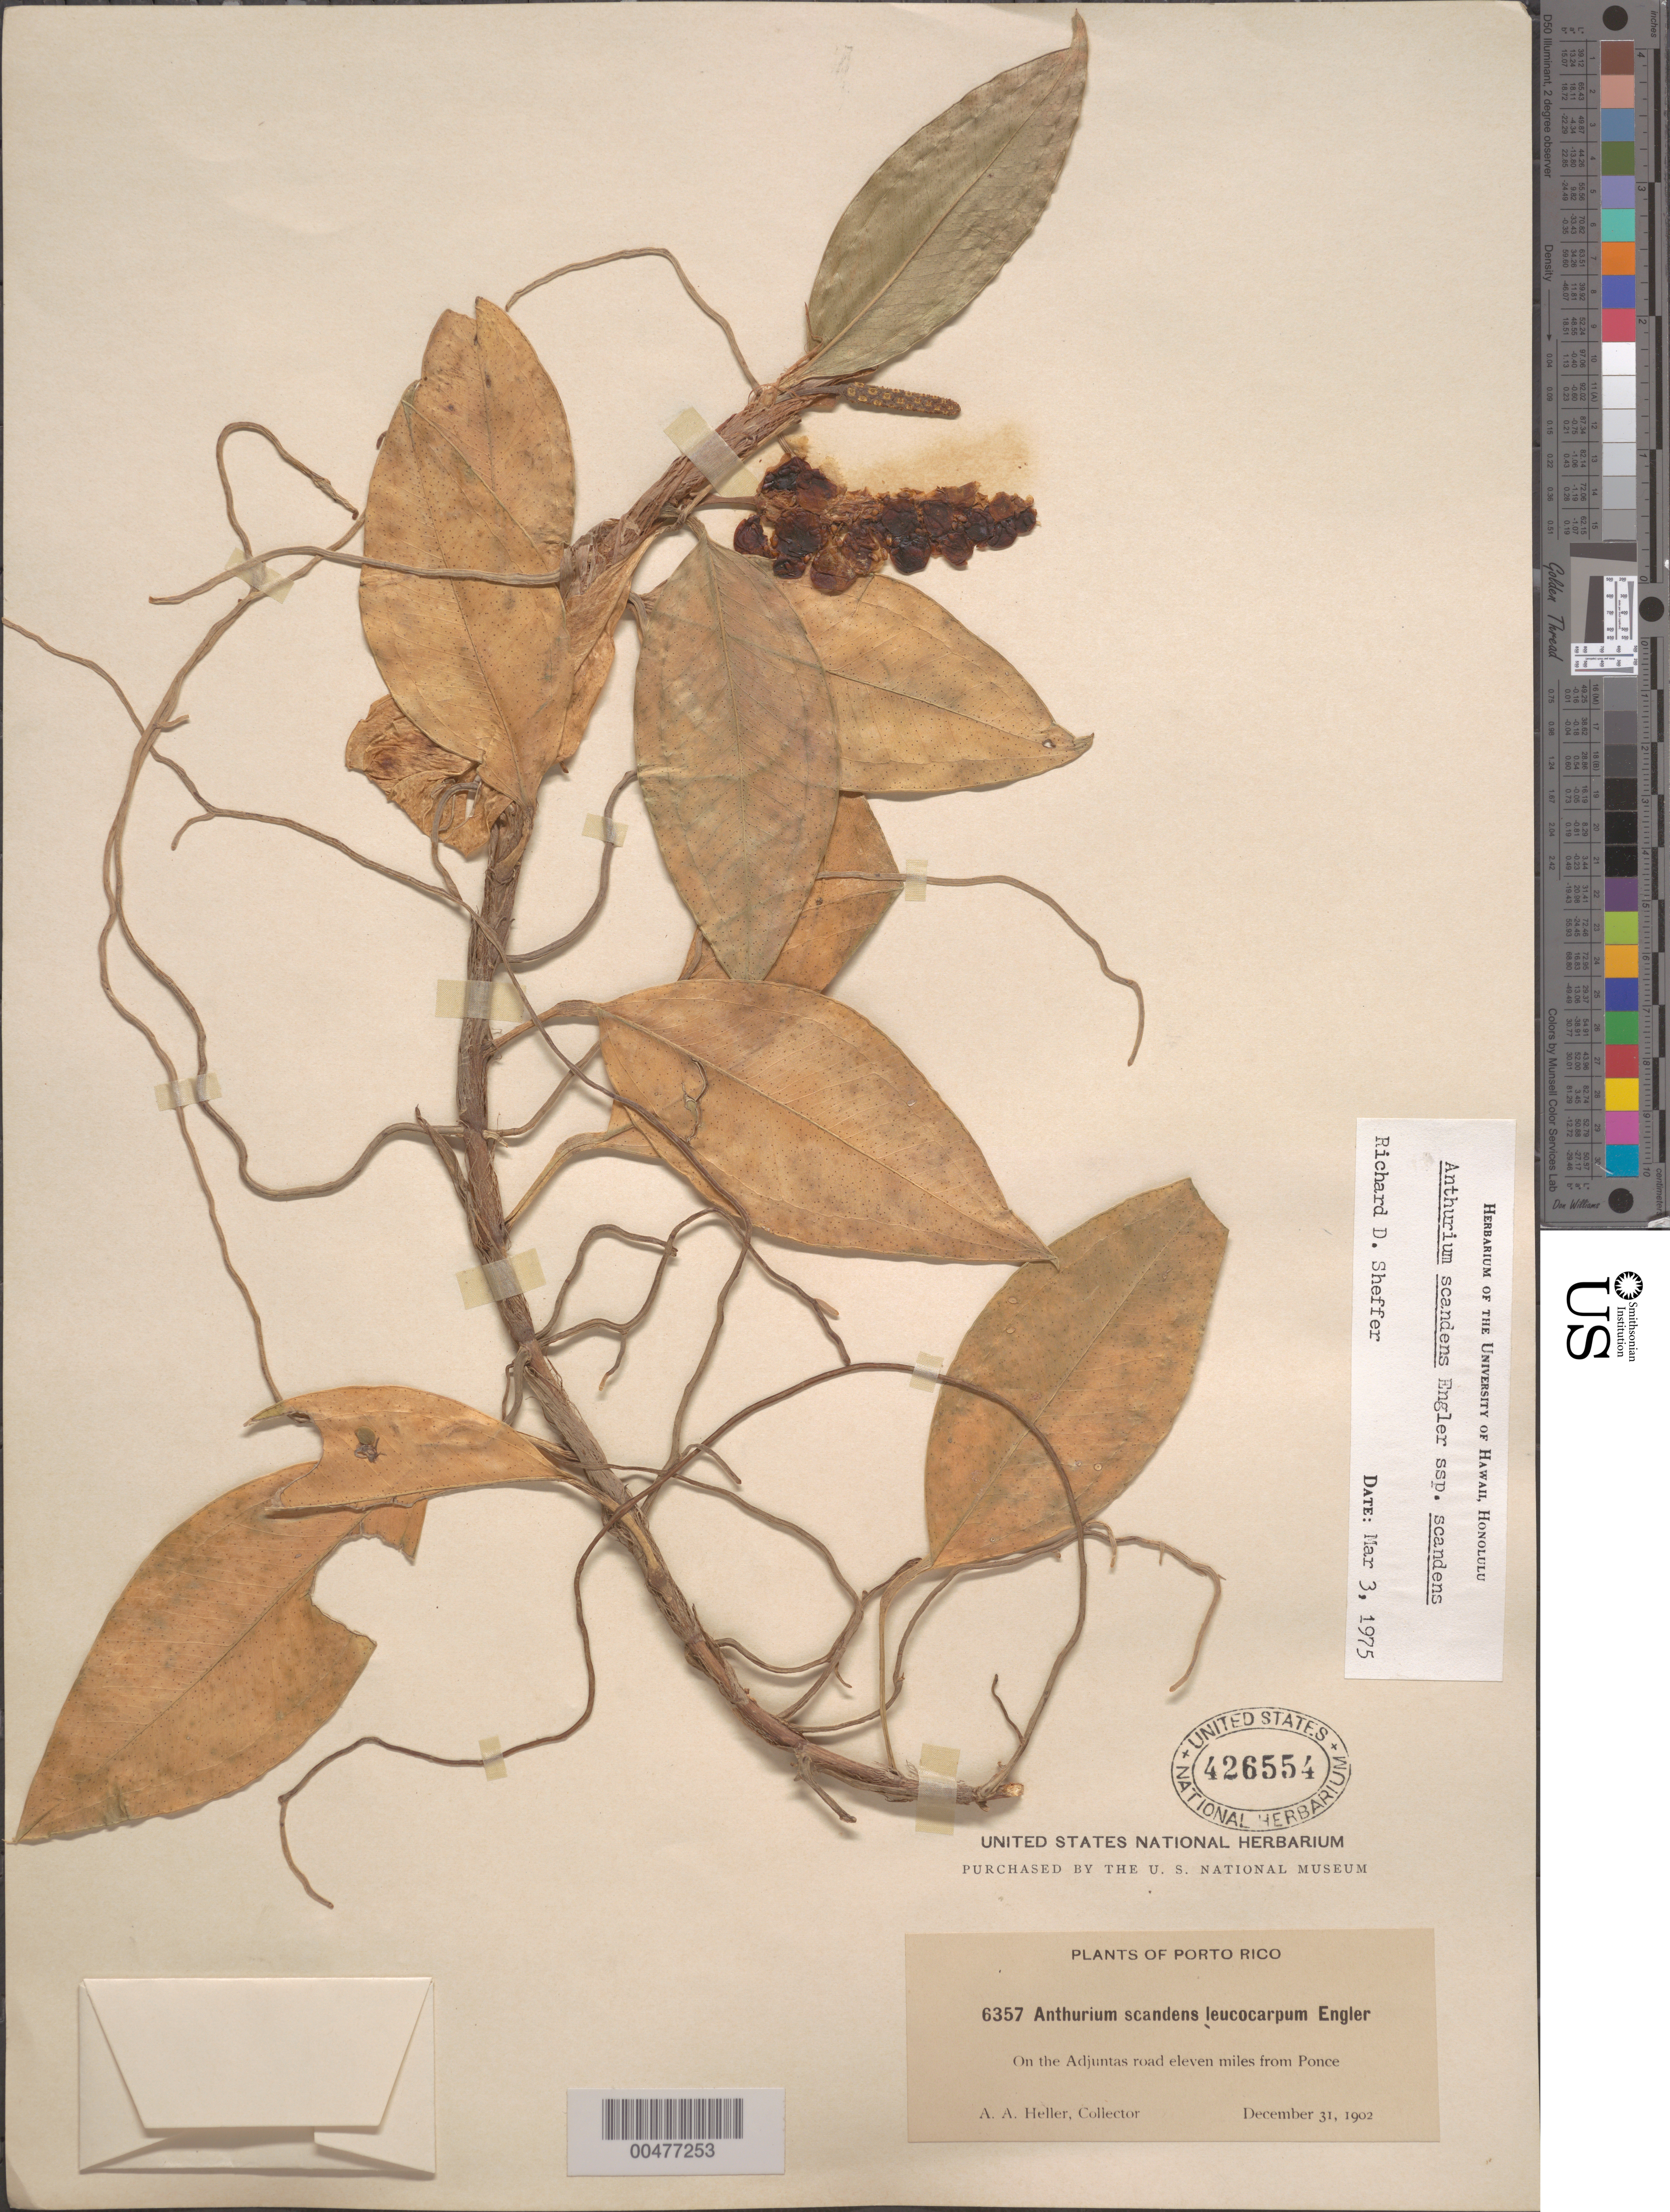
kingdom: Plantae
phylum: Tracheophyta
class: Liliopsida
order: Alismatales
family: Araceae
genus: Anthurium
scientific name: Anthurium scandens subsp. scandens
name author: (Aubl.) Engl.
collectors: -- Heller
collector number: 6357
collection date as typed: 31 Dec 1902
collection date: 1902-12-31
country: Puerto Rico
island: Greater Antilles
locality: on the Adjuntas Road, 11 mi. from Ponce.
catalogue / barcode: US 426554